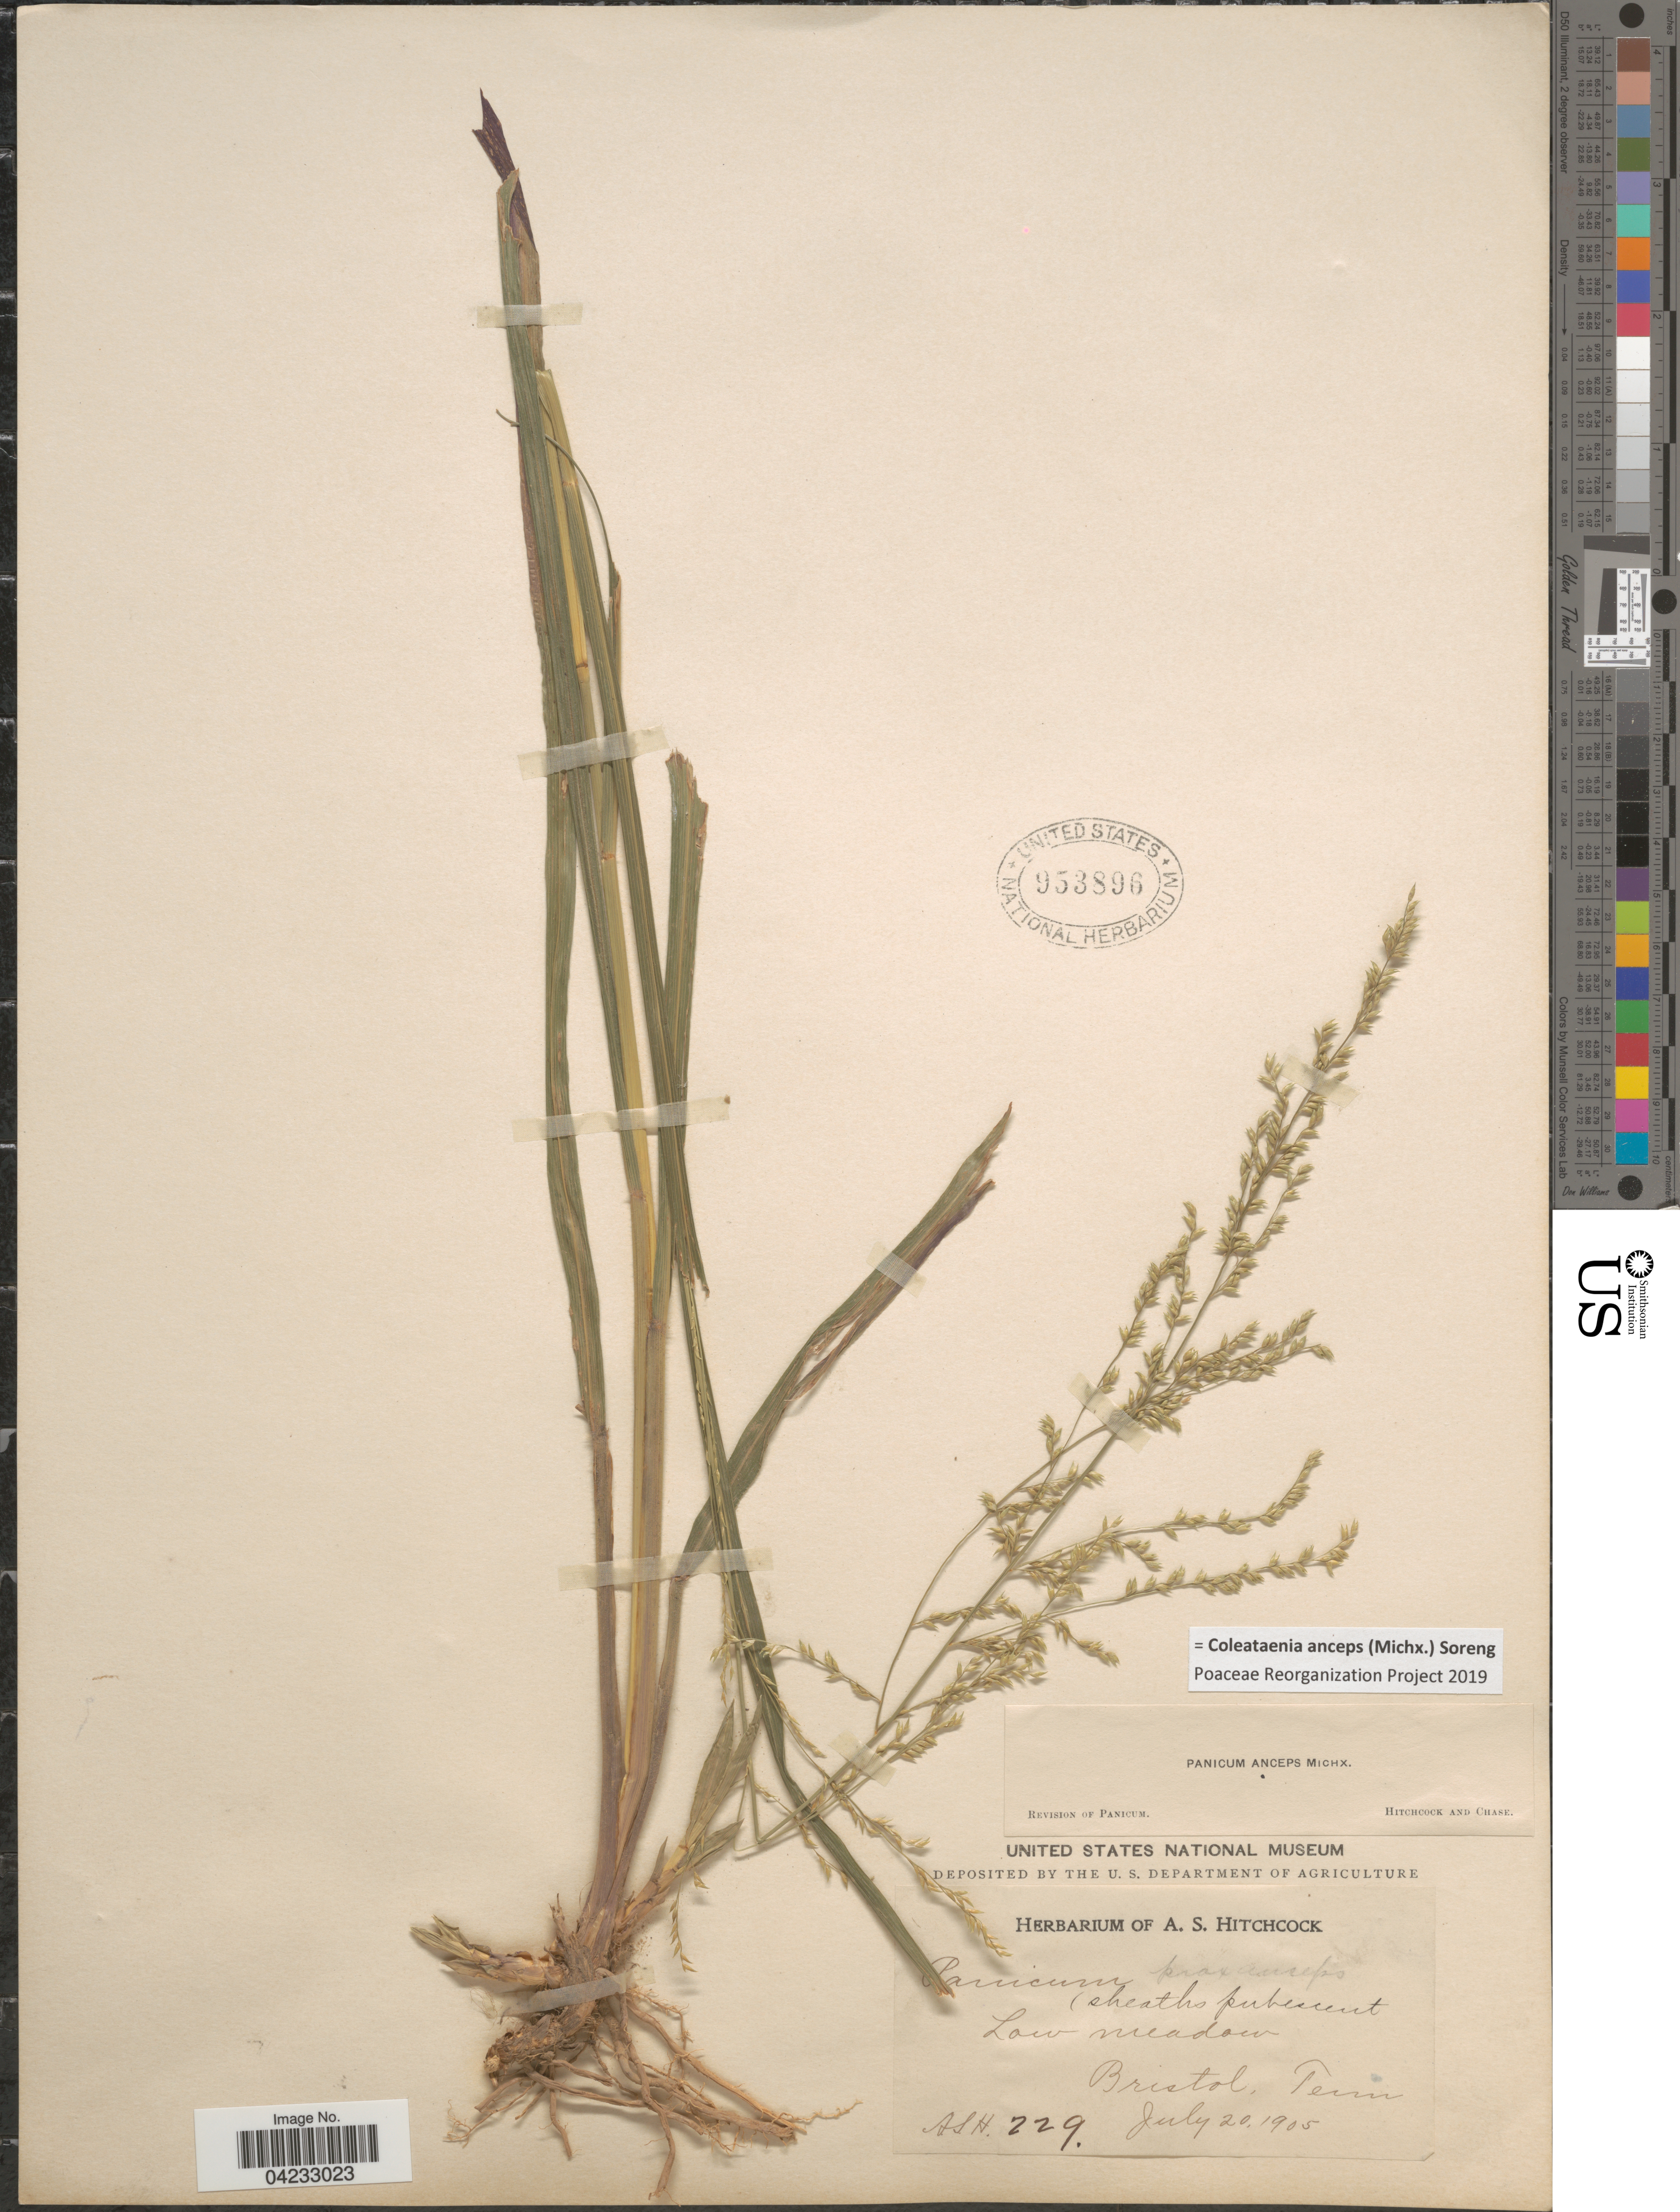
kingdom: Plantae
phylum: Tracheophyta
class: Liliopsida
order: Poales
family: Poaceae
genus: Coleataenia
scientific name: Coleataenia anceps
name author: (Michx.) Soreng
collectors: A. S. Hitchcock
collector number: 229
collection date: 1905-07-20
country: United States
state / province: Tennessee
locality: Bristol.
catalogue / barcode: US 953896